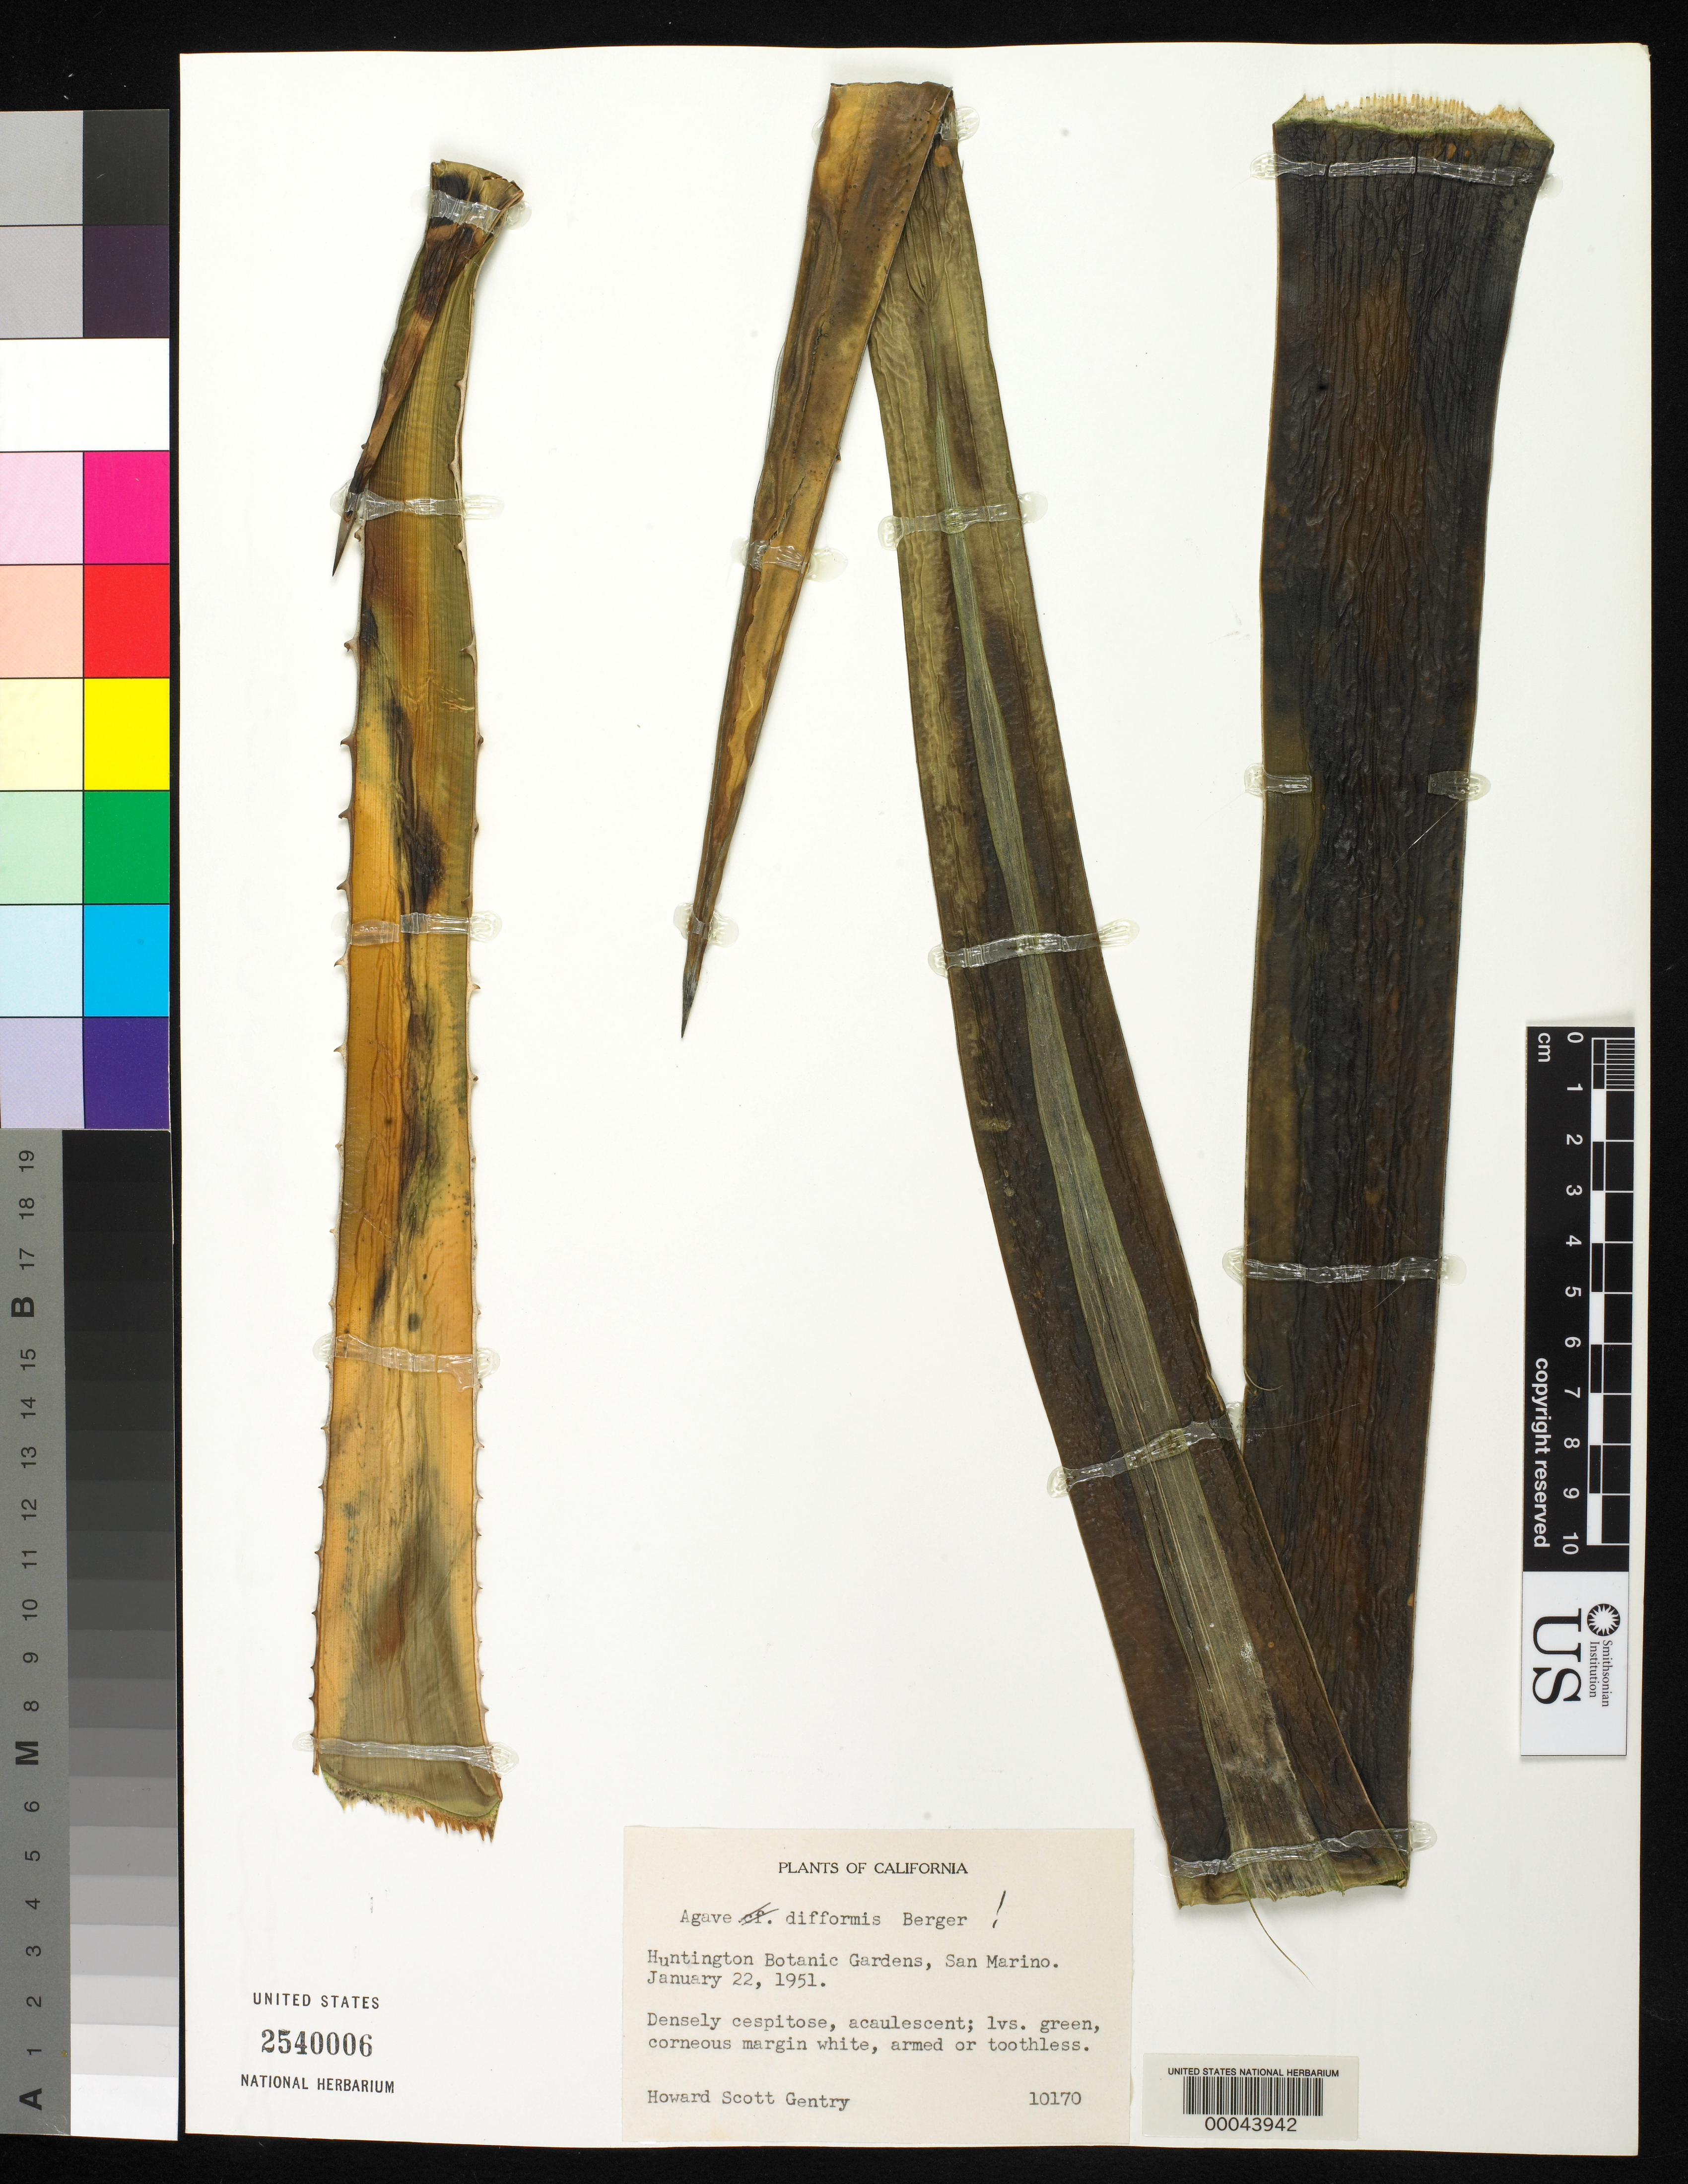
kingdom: Plantae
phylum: Tracheophyta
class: Liliopsida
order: Asparagales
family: Asparagaceae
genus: Agave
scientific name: Agave difformis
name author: A. Berger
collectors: H. S. Gentry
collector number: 10170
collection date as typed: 22 Jan 1951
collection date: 1951-01-22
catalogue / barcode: US 2540006